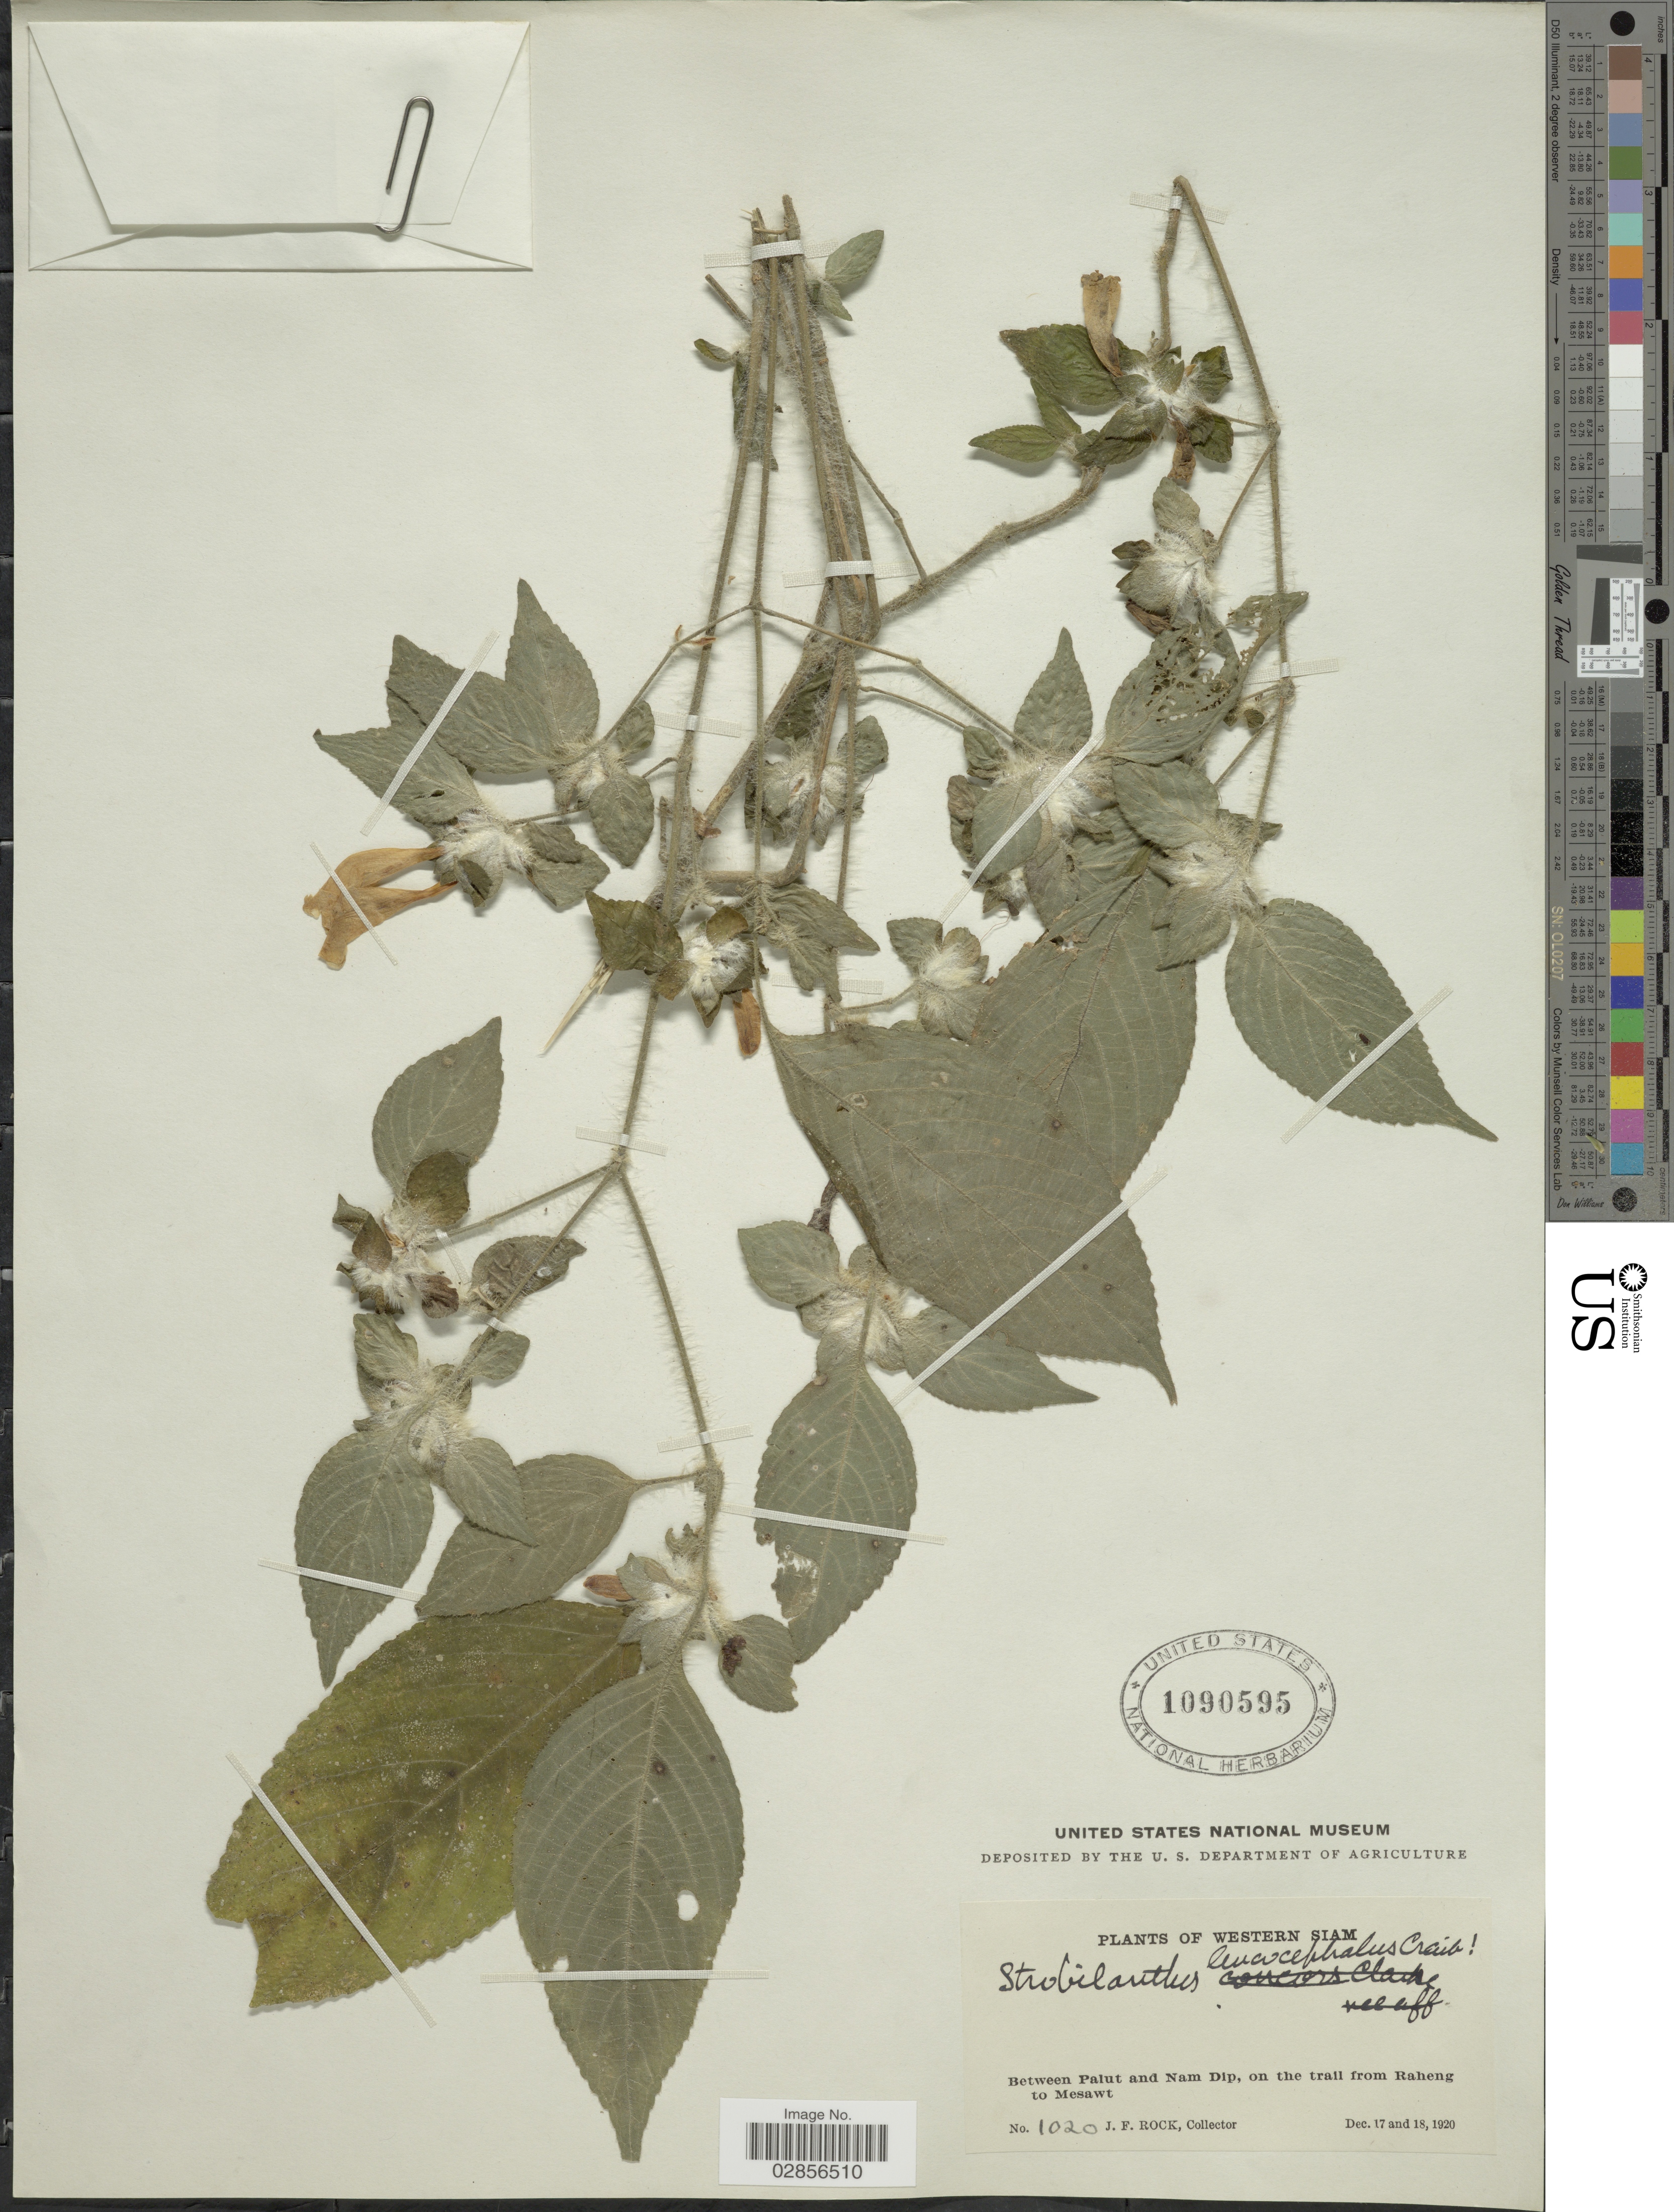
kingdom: Plantae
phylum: Tracheophyta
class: Magnoliopsida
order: Lamiales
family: Acanthaceae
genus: Strobilanthes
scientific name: Strobilanthes leucocephala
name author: Craib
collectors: J. Rock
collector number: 1020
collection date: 1920-12-17/1920-12-18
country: Thailand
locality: Western Siam. Between Palut and Nam Dip, on the trail from Raheng to Mesawt.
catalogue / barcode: US 1090595